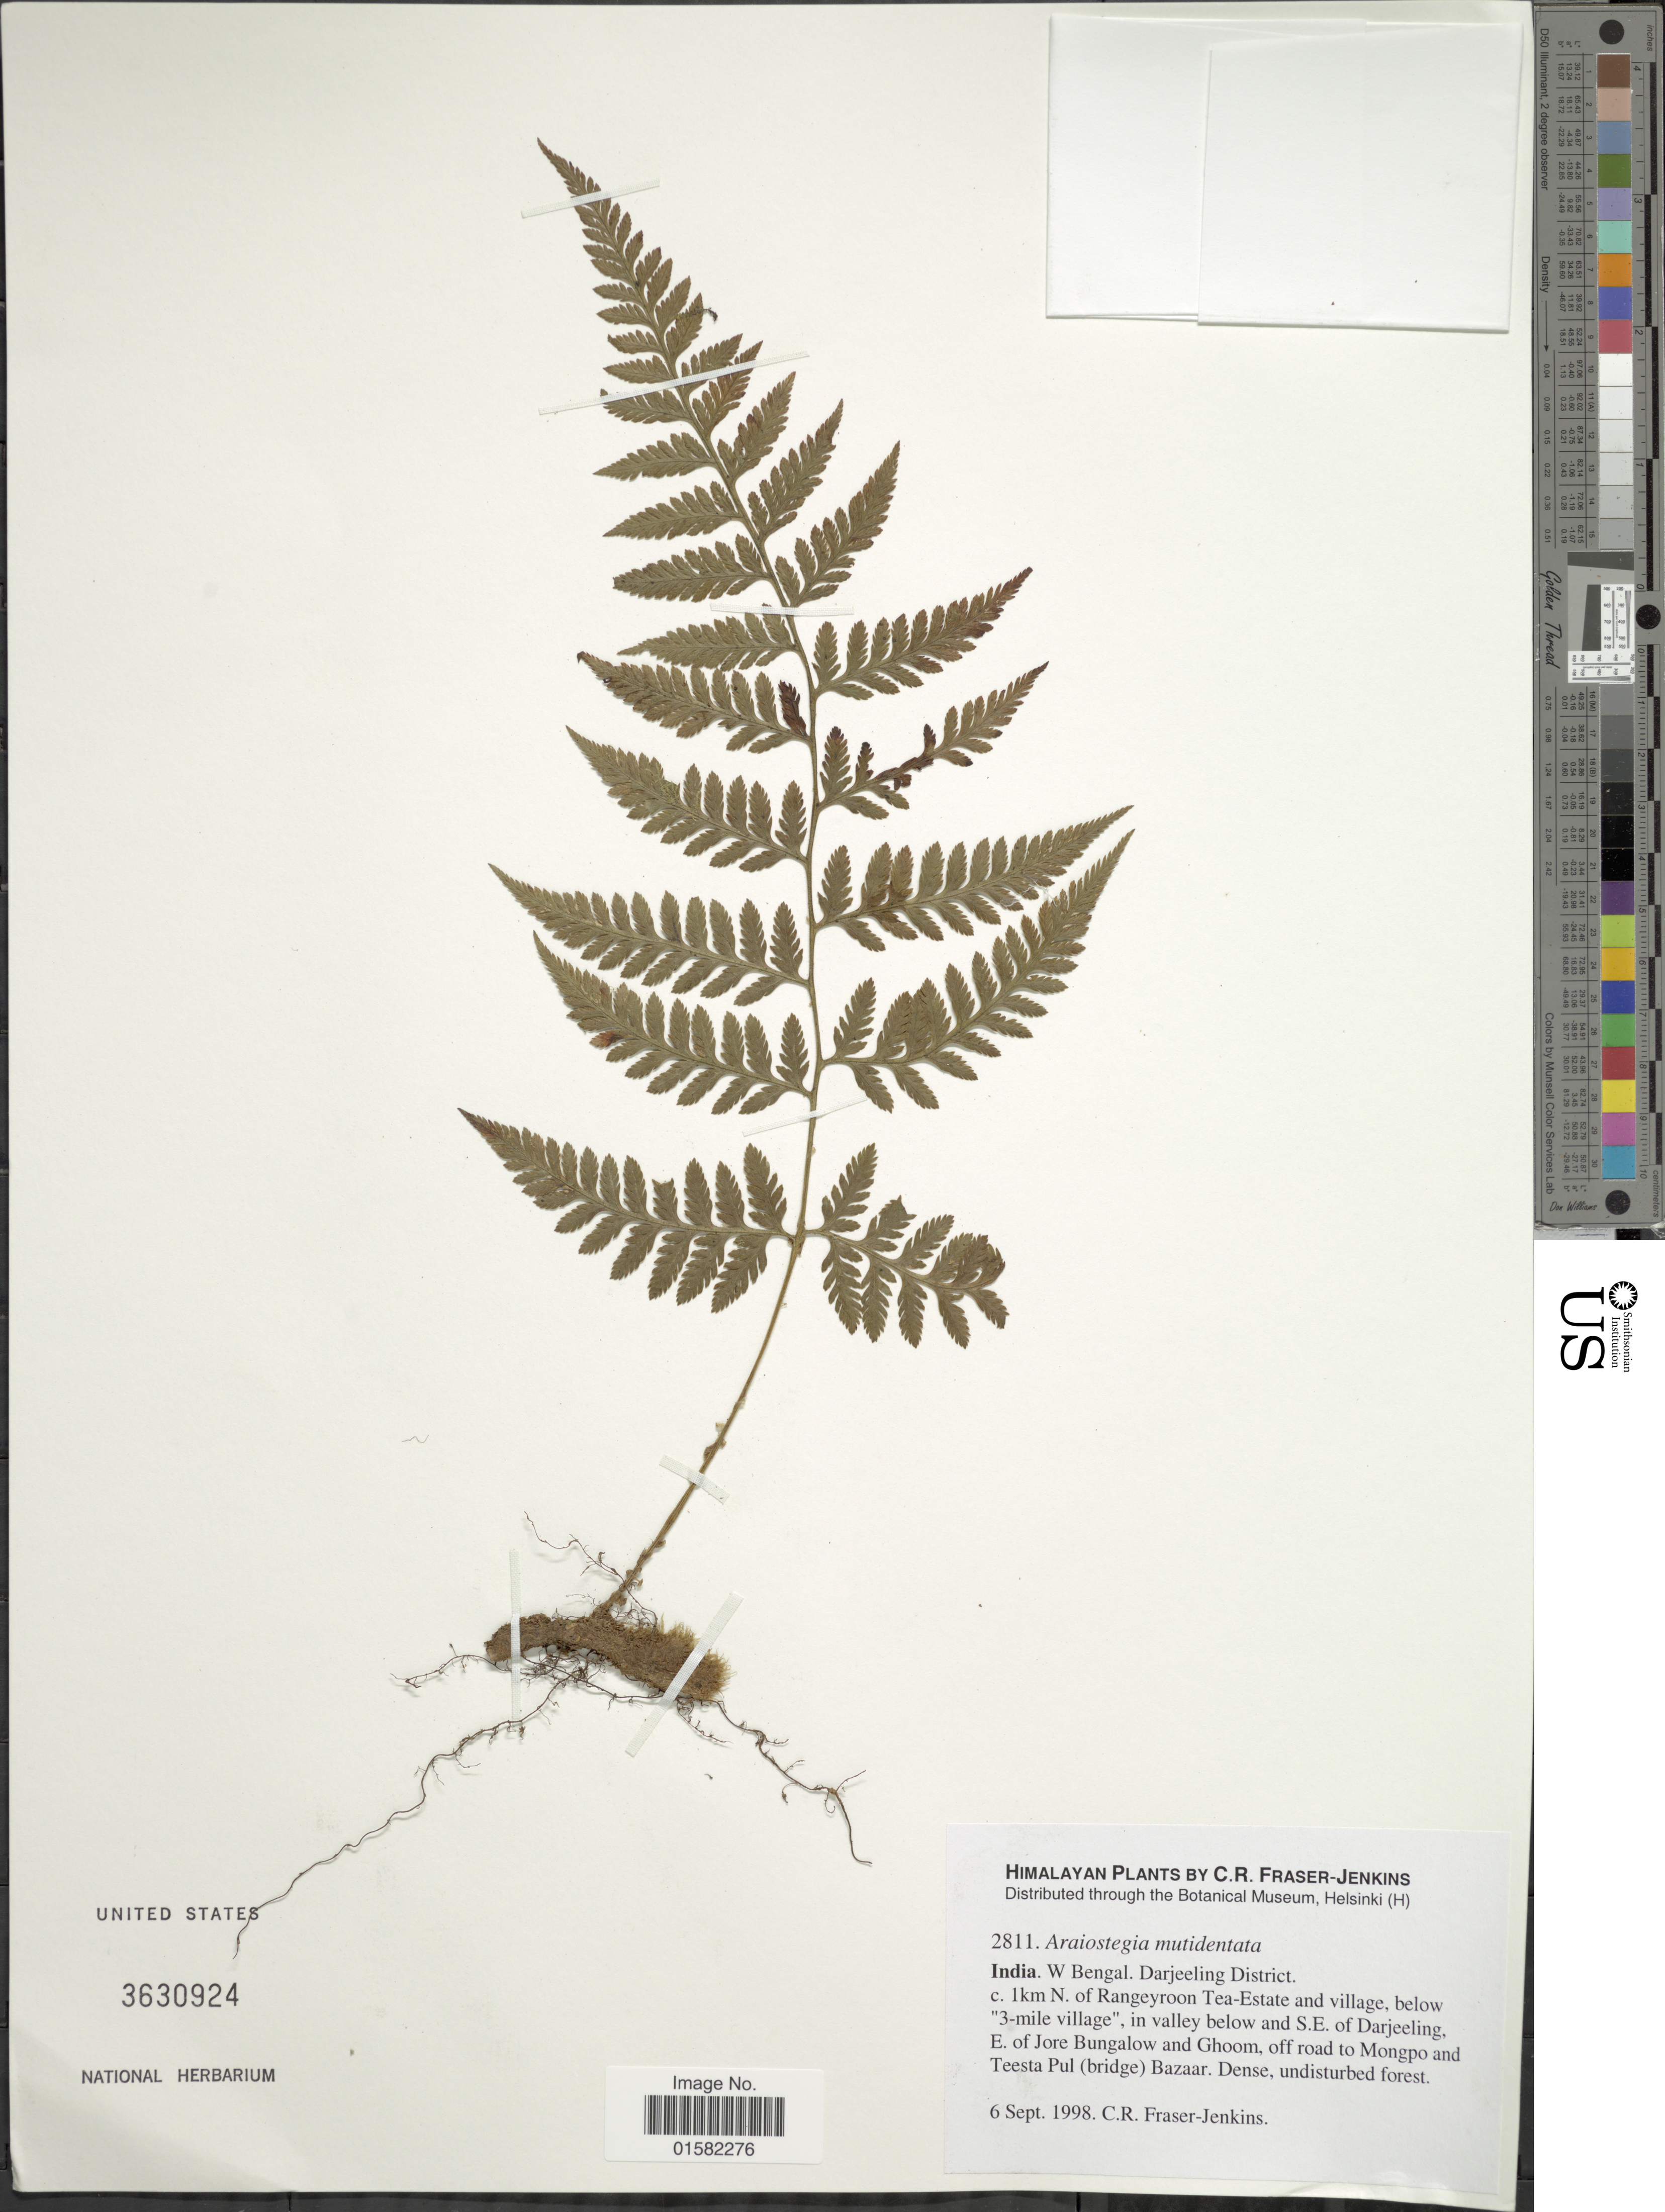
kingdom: Plantae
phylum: Tracheophyta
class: Polypodiopsida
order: Polypodiales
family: Davalliaceae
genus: Davallodes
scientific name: Davallodes multidentata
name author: (Hook.) M. Kato & Tsutsumi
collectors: C. R. Fraser-Jenkins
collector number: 2811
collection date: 1998-09-06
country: India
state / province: West Bengal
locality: Darjeeling District. c. 1km N. of Rangeyroon Tea-Estate and village, below '3-mile village', in valley below and S.E. of Darjeeling, E. of Jore Bungalow and Ghoom, off road to Mongpo and Teesta Pul (bridge) Bazaar, Himalayan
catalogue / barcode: US 3630924